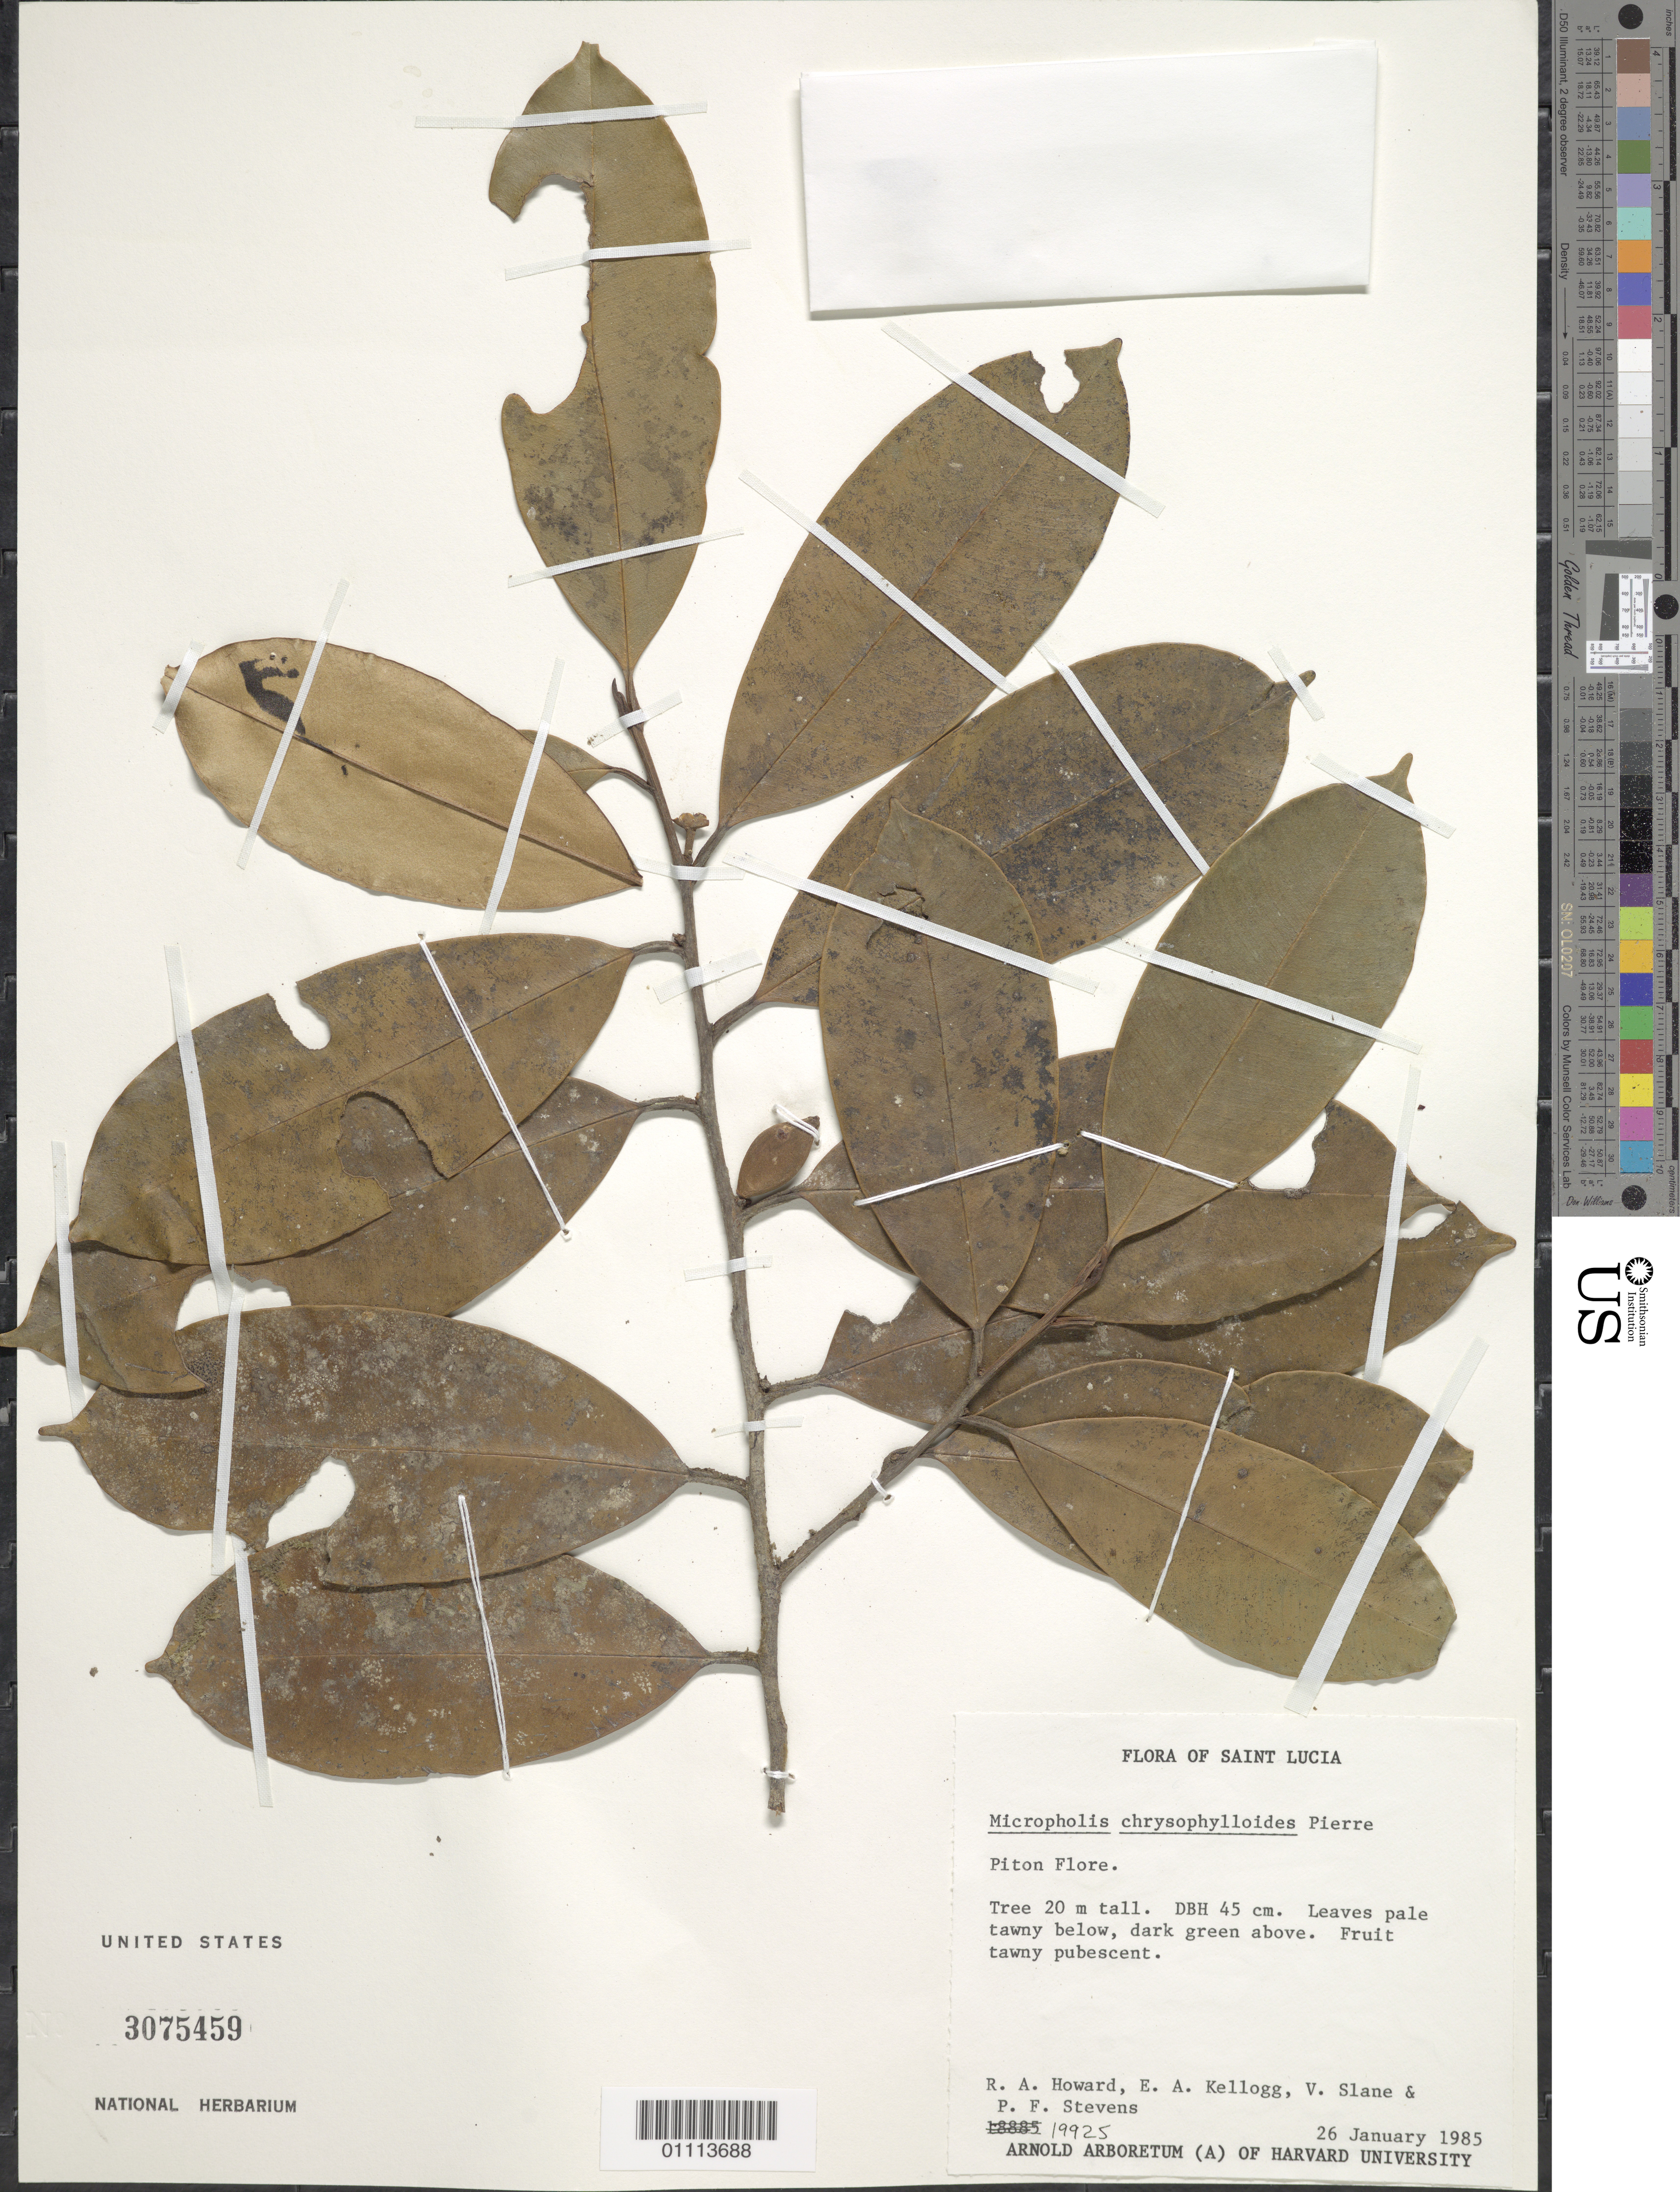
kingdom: Plantae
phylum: Tracheophyta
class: Magnoliopsida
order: Ericales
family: Sapotaceae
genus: Micropholis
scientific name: Micropholis guyanensis subsp. guyanensis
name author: (A. DC.) Pierre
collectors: R. A. Howard, E. A. Kellogg, V. Slane & P. F. Stevens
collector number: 19925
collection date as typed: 26 Jan 1985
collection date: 1985-01-26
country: St. Lucia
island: St. Lucia I.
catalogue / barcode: US 3075459